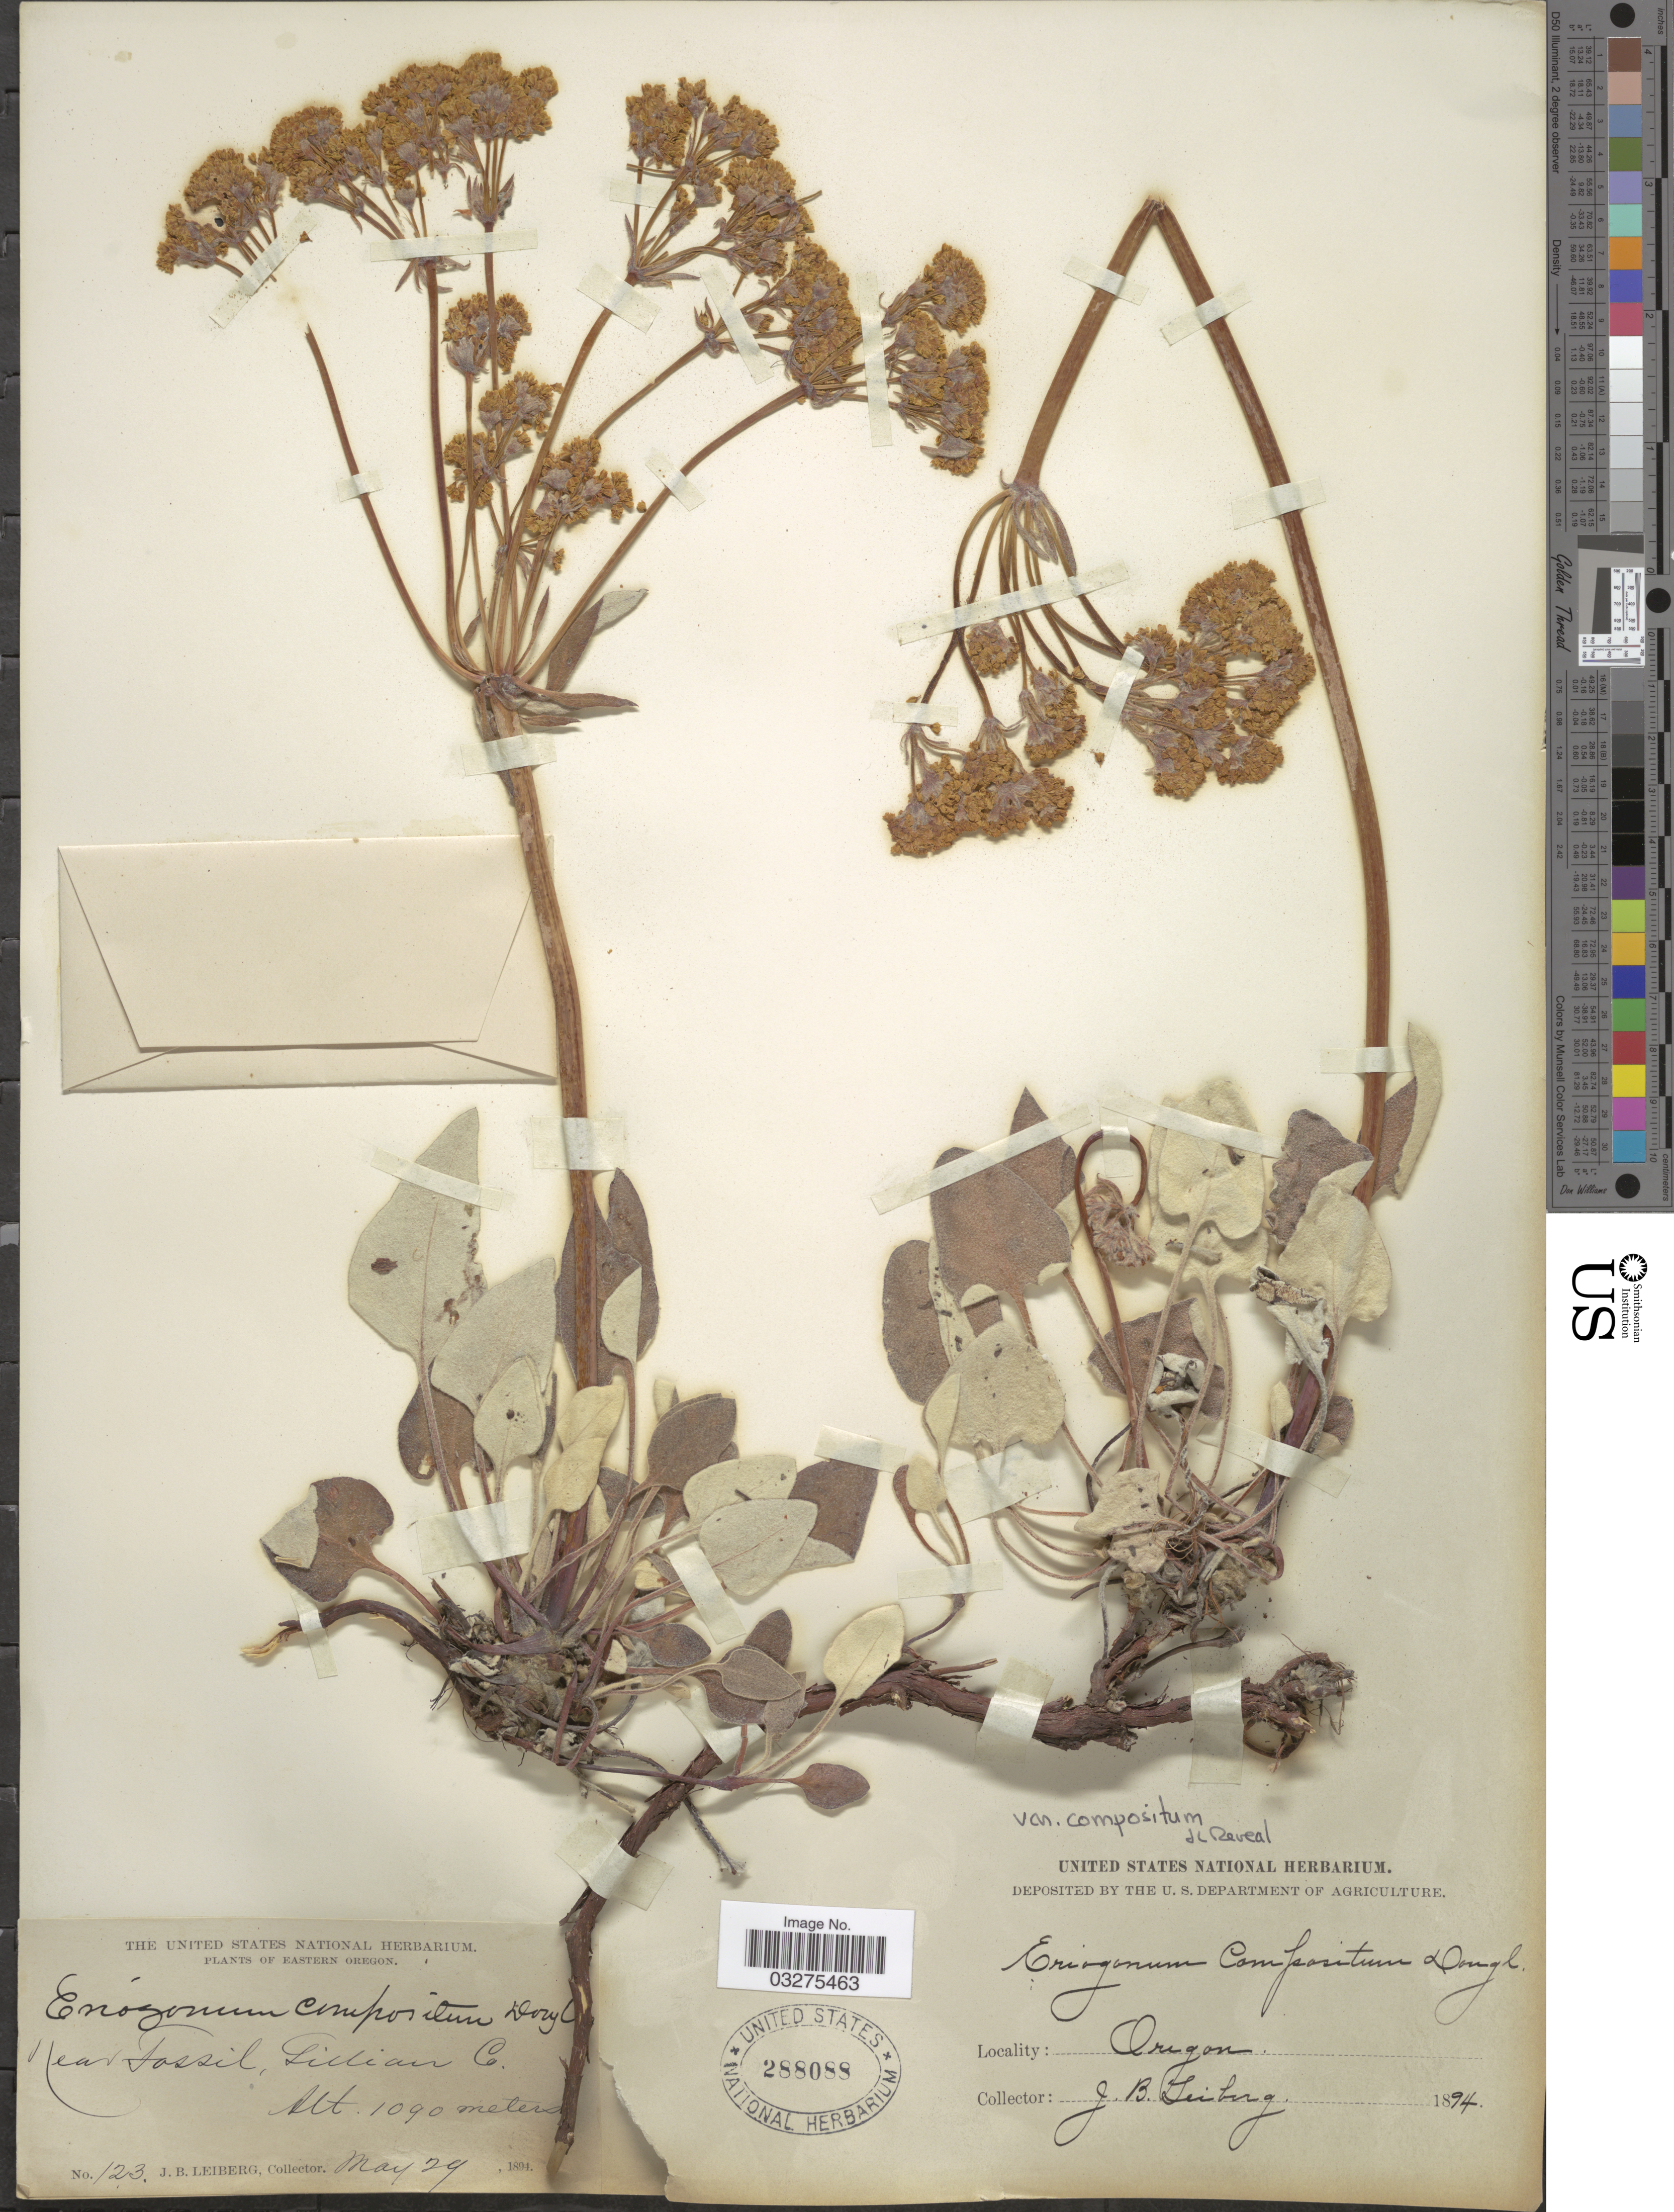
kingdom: Plantae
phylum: Tracheophyta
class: Magnoliopsida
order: Caryophyllales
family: Polygonaceae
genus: Eriogonum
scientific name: Eriogonum compositum var. compositum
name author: Douglas ex Benth.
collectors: J. B. Leiberg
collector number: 123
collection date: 1894-05-29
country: United States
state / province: Oregon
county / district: Gilliam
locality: Eastern Oregon. Near Fossil, Gilliam Co.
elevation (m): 1090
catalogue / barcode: US 288088